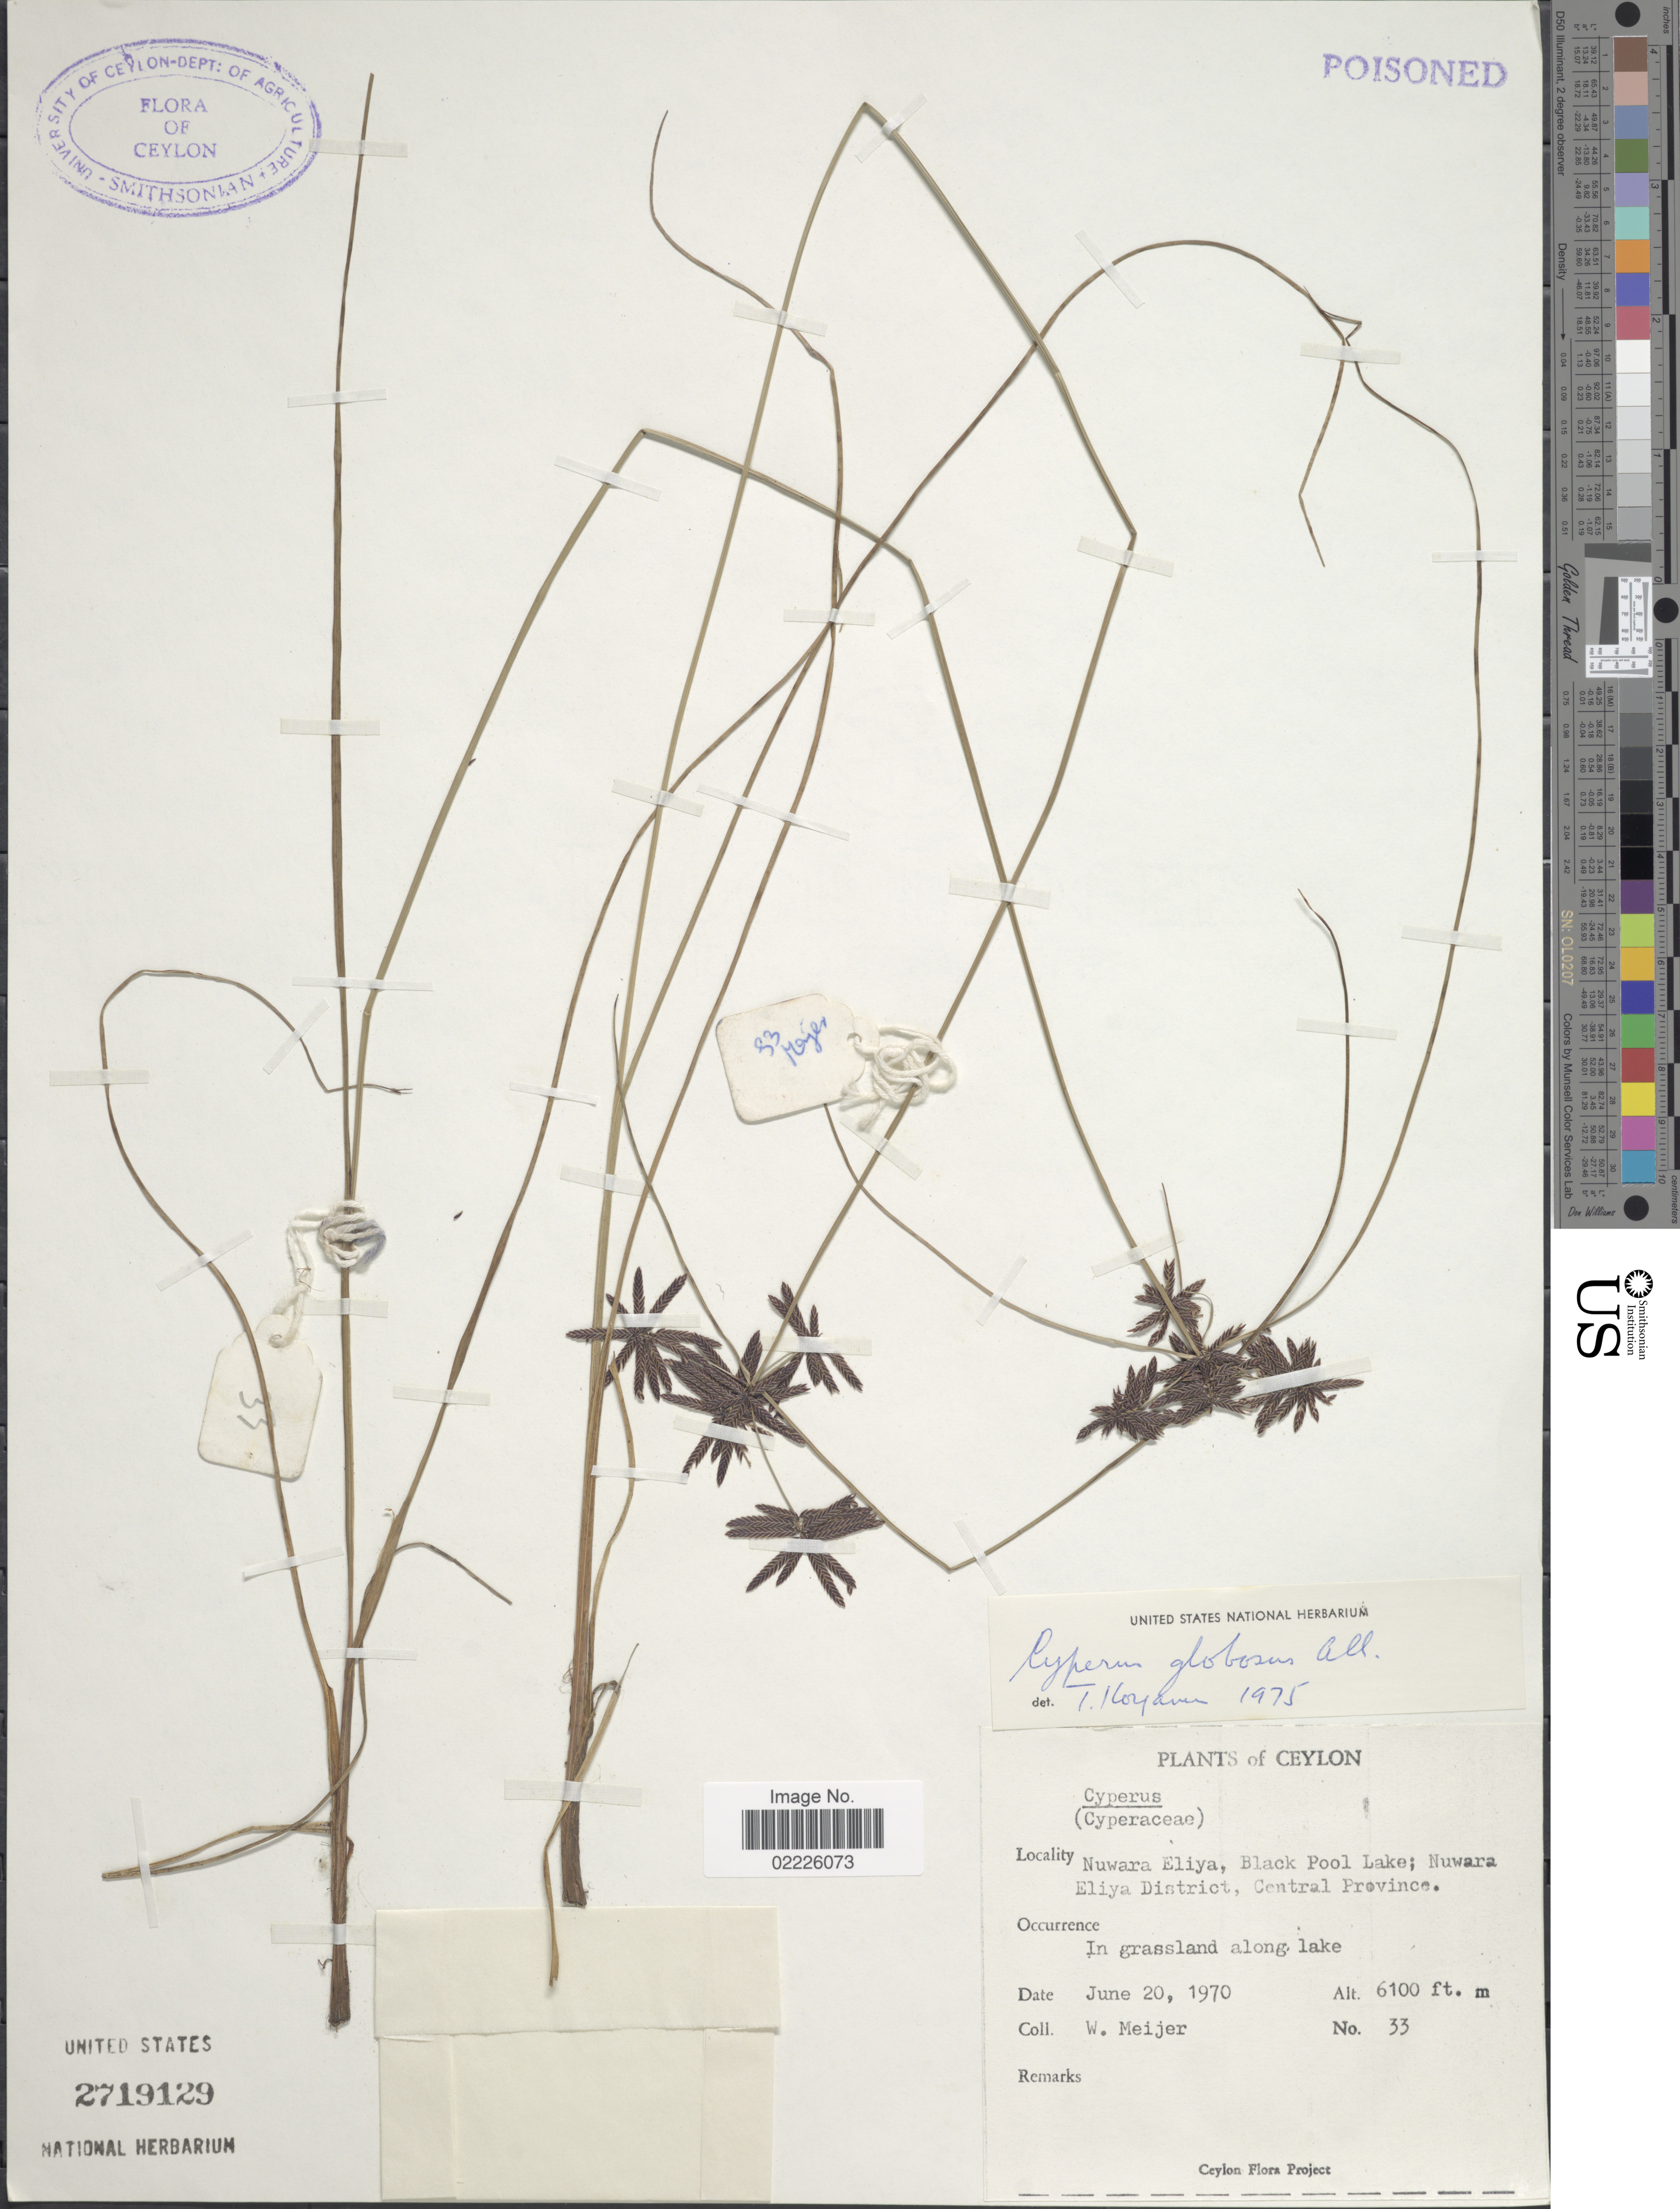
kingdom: Plantae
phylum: Tracheophyta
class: Liliopsida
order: Poales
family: Cyperaceae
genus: Cyperus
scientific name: Cyperus flavidus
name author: Retz.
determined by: Strong, Mark T., (BOT), Smithsonian Institution - National Museum of Natural History (UNITED STATES)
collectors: W. Meijer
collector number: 33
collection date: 1970-06-20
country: Sri Lanka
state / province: Central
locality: Ceylon, Nuwara Eliya, Black Pool Lake, Nuwra Eliya District, Central Province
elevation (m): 1859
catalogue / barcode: US 2719129